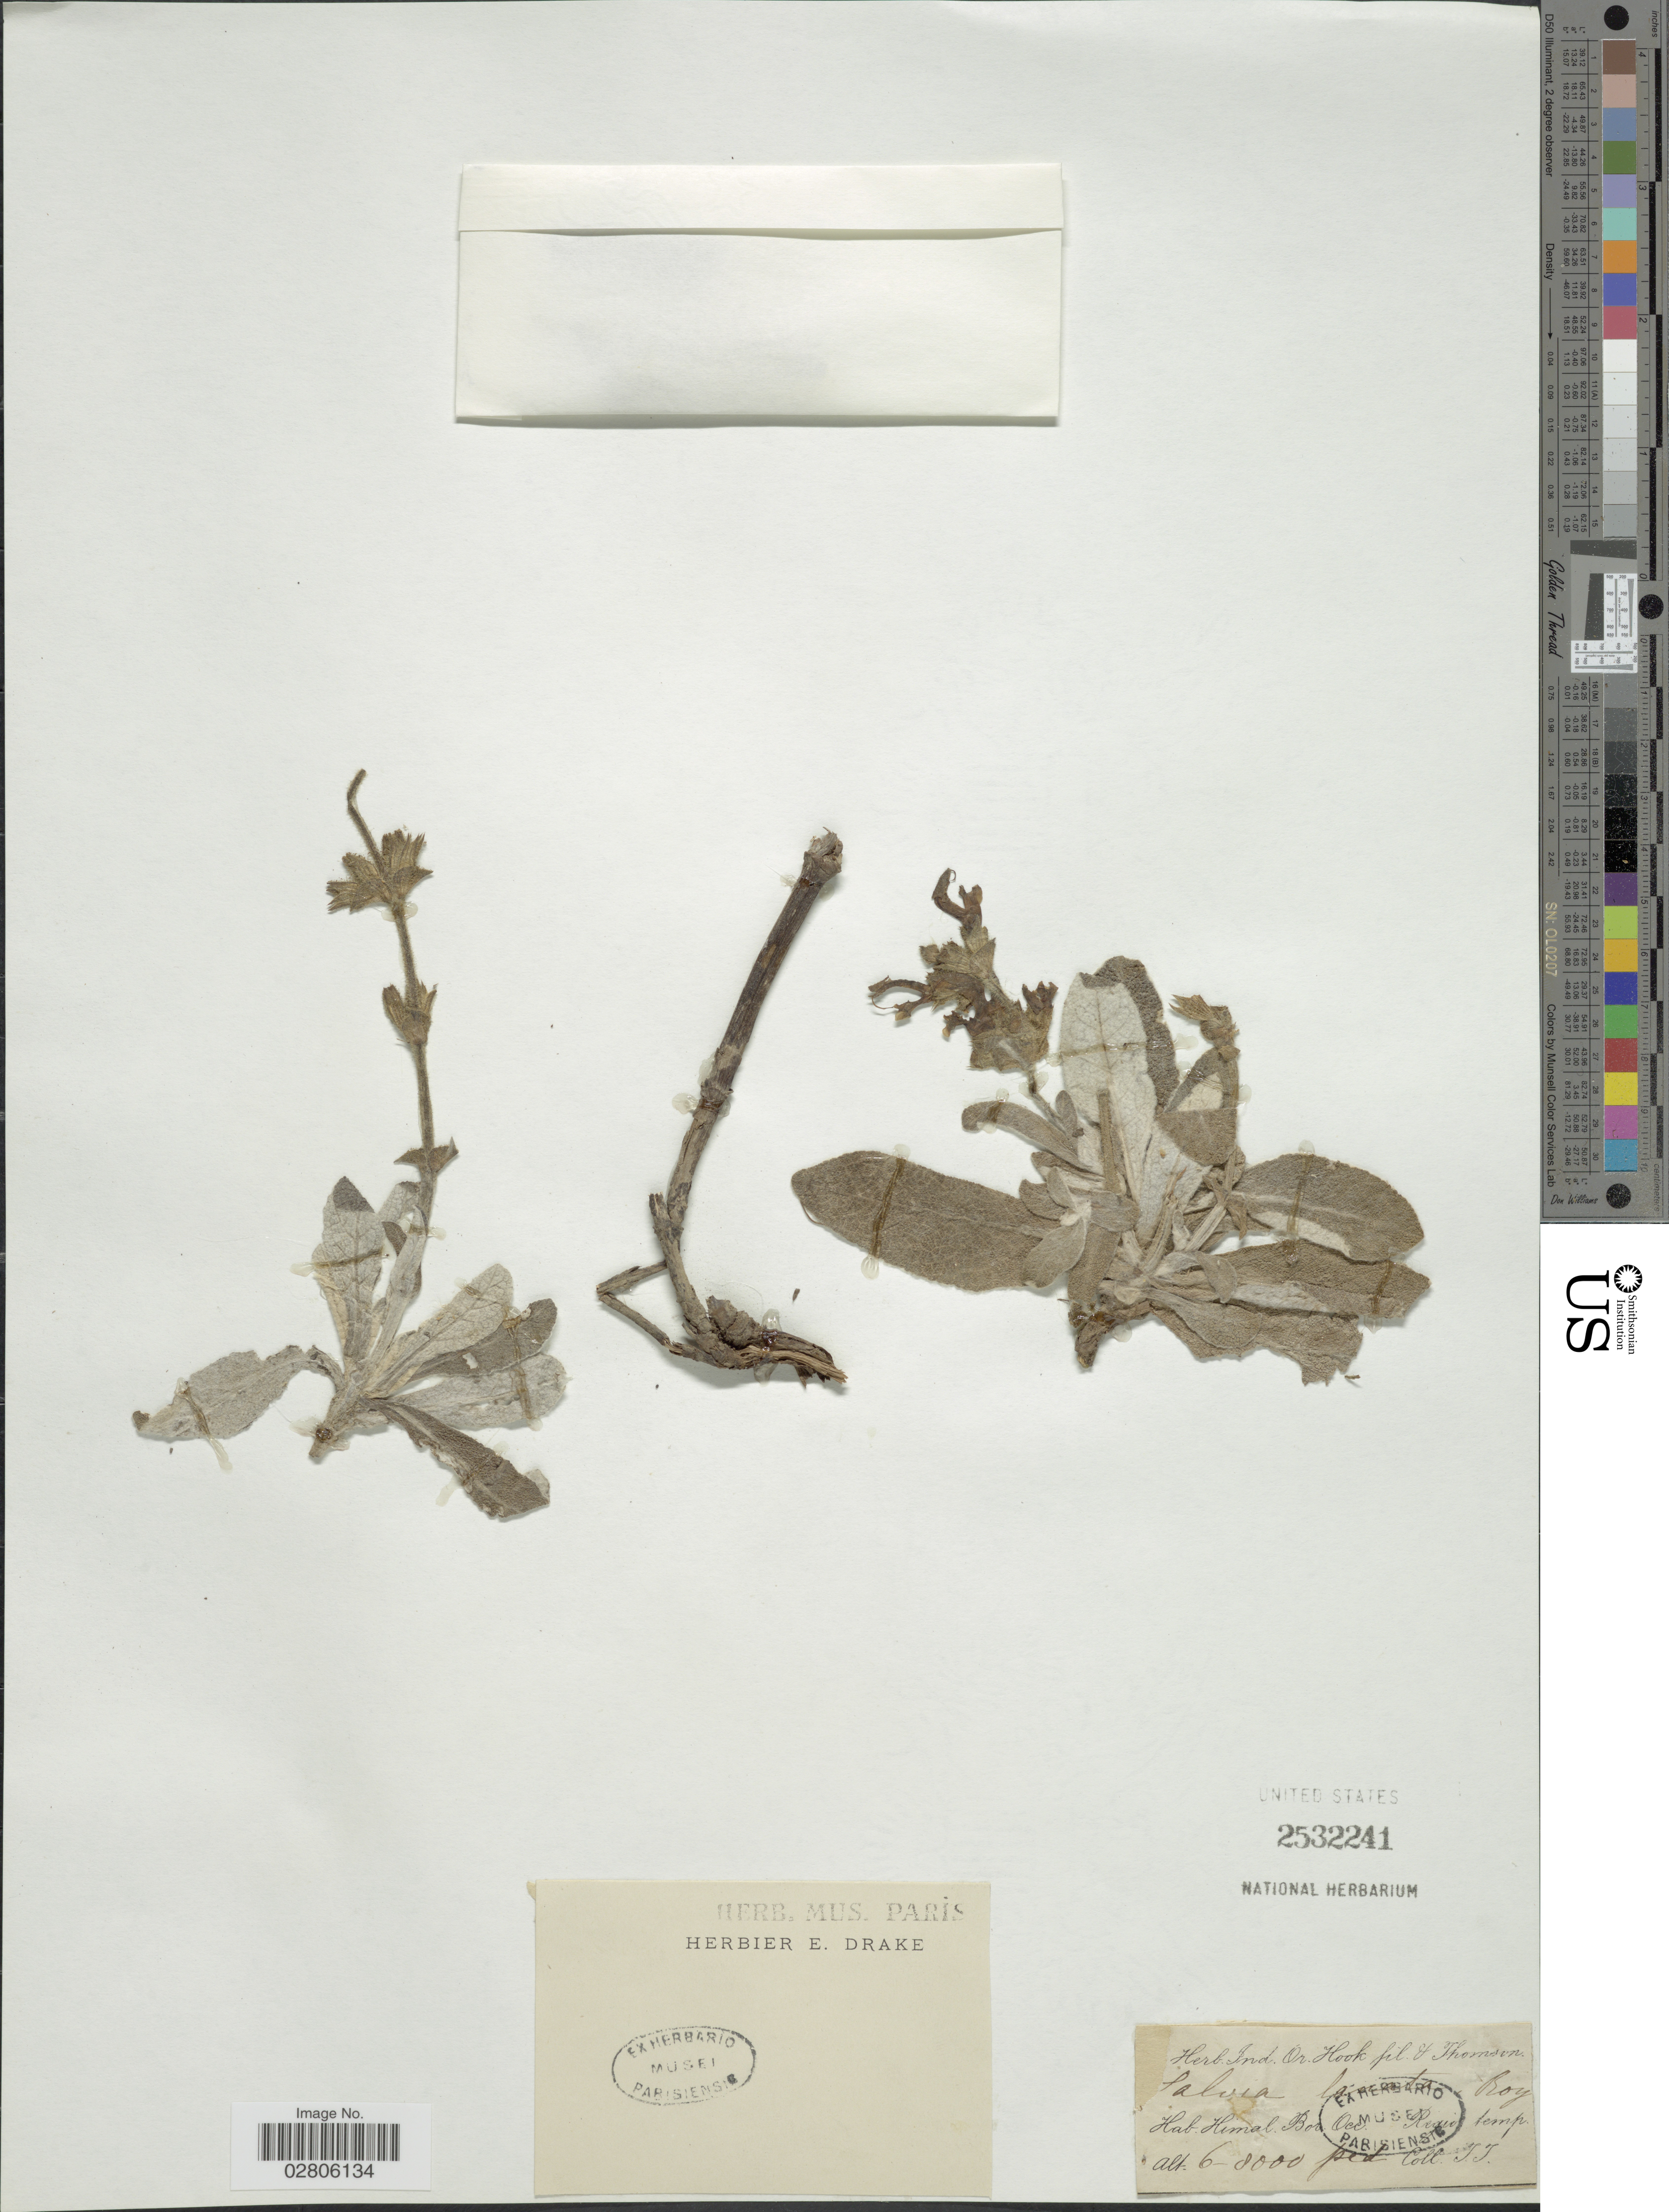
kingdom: Plantae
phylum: Tracheophyta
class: Magnoliopsida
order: Lamiales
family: Lamiaceae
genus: Salvia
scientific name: Salvia lanata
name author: Salisb.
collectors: T. Thomson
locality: Himal. Bot. Occ., Regio temp.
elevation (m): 1829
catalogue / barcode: US 2532241